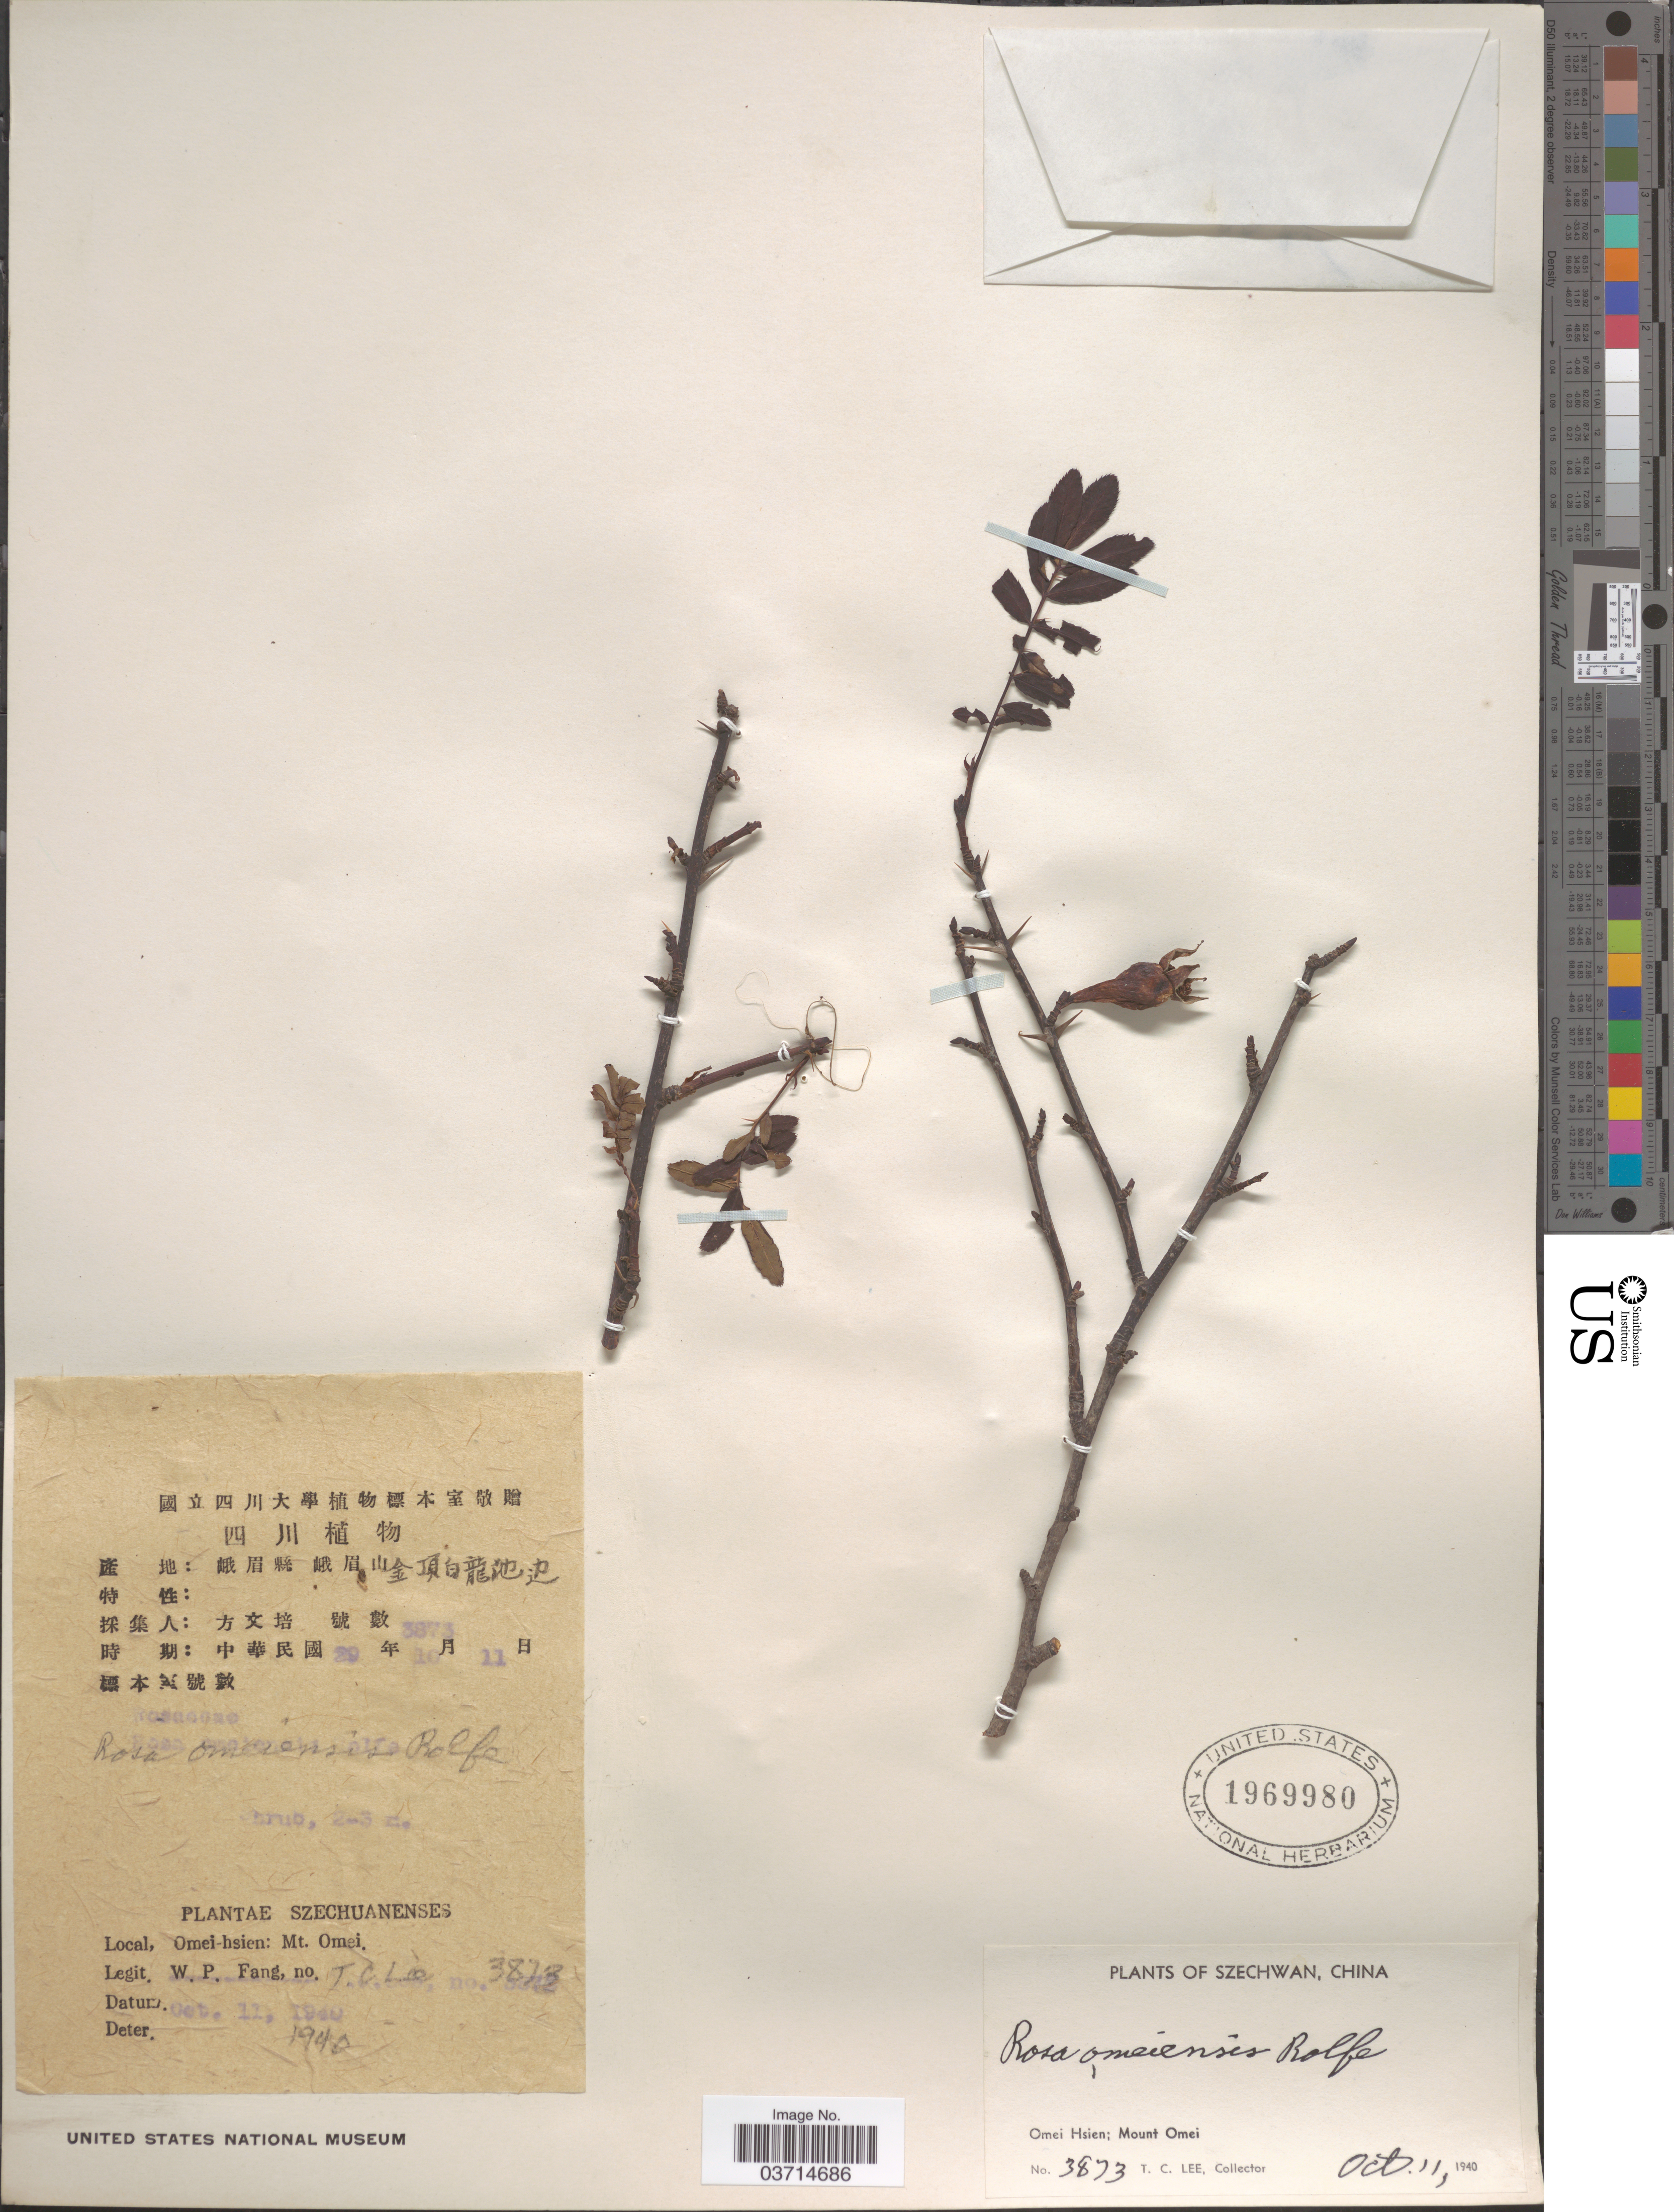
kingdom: Plantae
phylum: Tracheophyta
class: Magnoliopsida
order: Rosales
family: Rosaceae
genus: Rosa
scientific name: Rosa omeiensis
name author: Rolfe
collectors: T. Lee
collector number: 3873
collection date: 1940-10-11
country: China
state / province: Sichuan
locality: Szechwan. Omei Hsien: Mount Omei.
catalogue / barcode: US 1969980